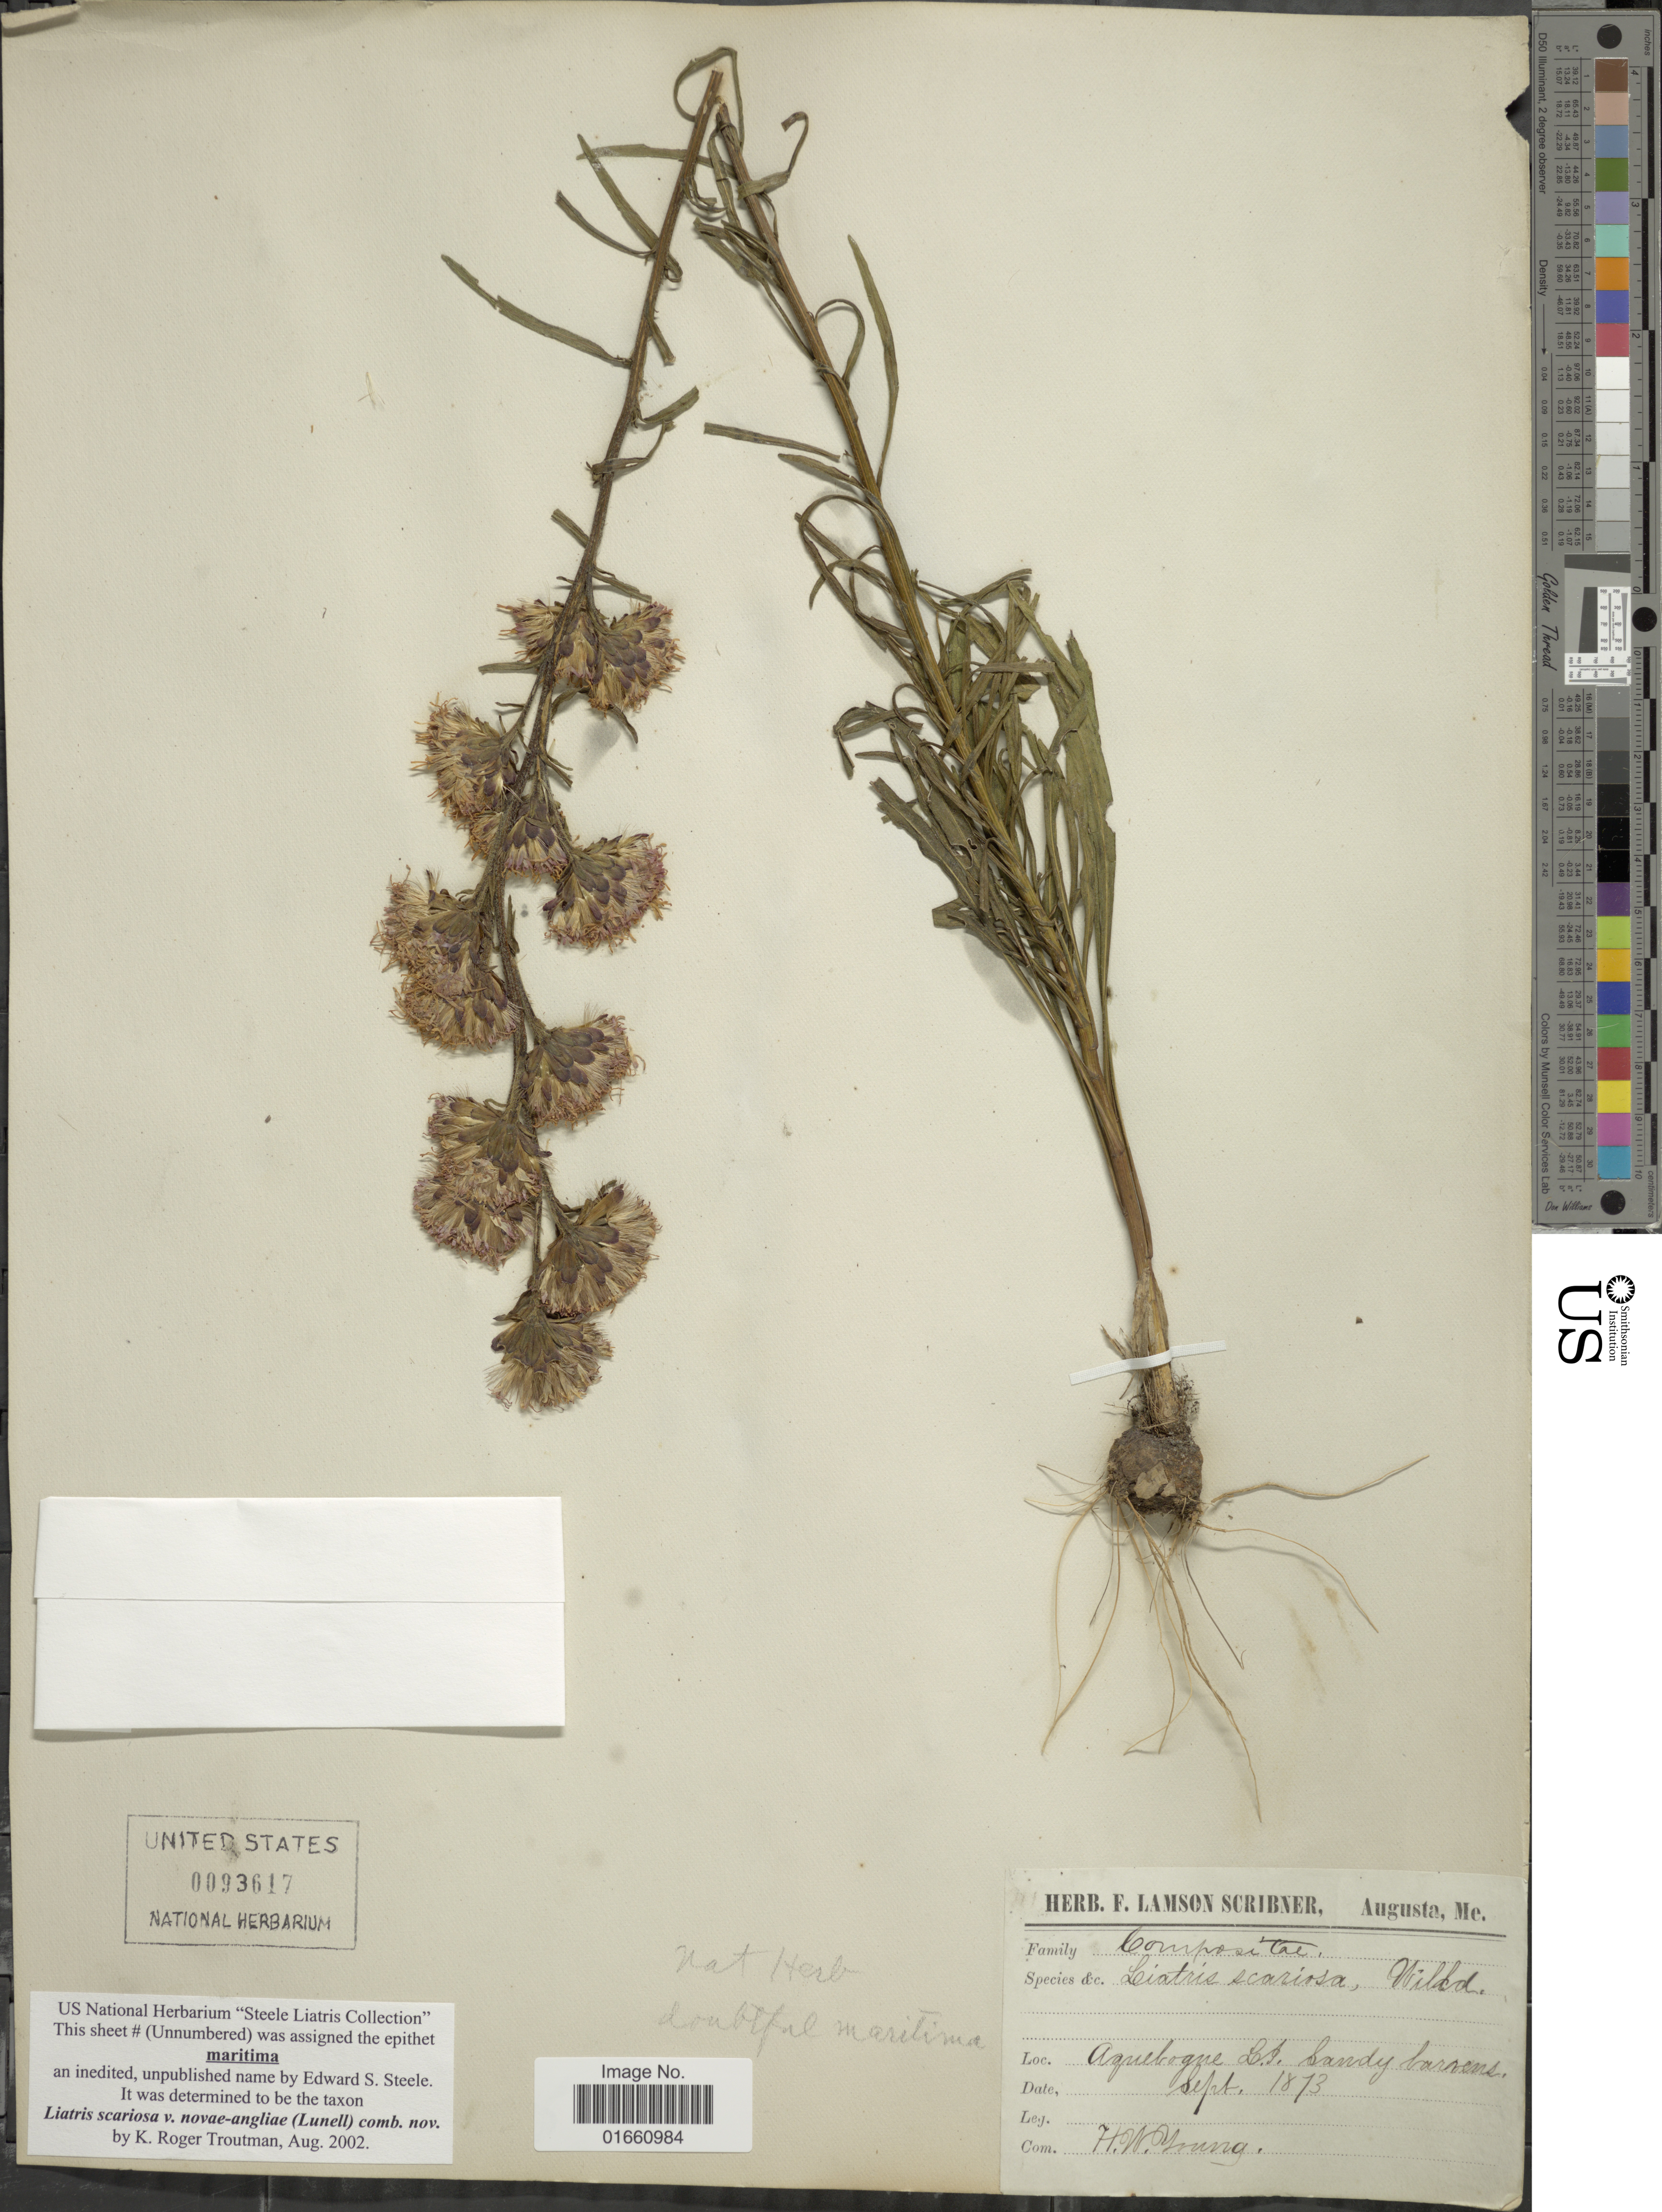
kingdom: Plantae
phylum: Tracheophyta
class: Magnoliopsida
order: Asterales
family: Asteraceae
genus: Liatris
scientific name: Liatris scariosa var. novae-angliae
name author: (Lunell) Gandhi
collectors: H. W. Young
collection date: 1873-09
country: United States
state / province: New York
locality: Aquebogue, LI. Sandy barrens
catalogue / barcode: US 93617